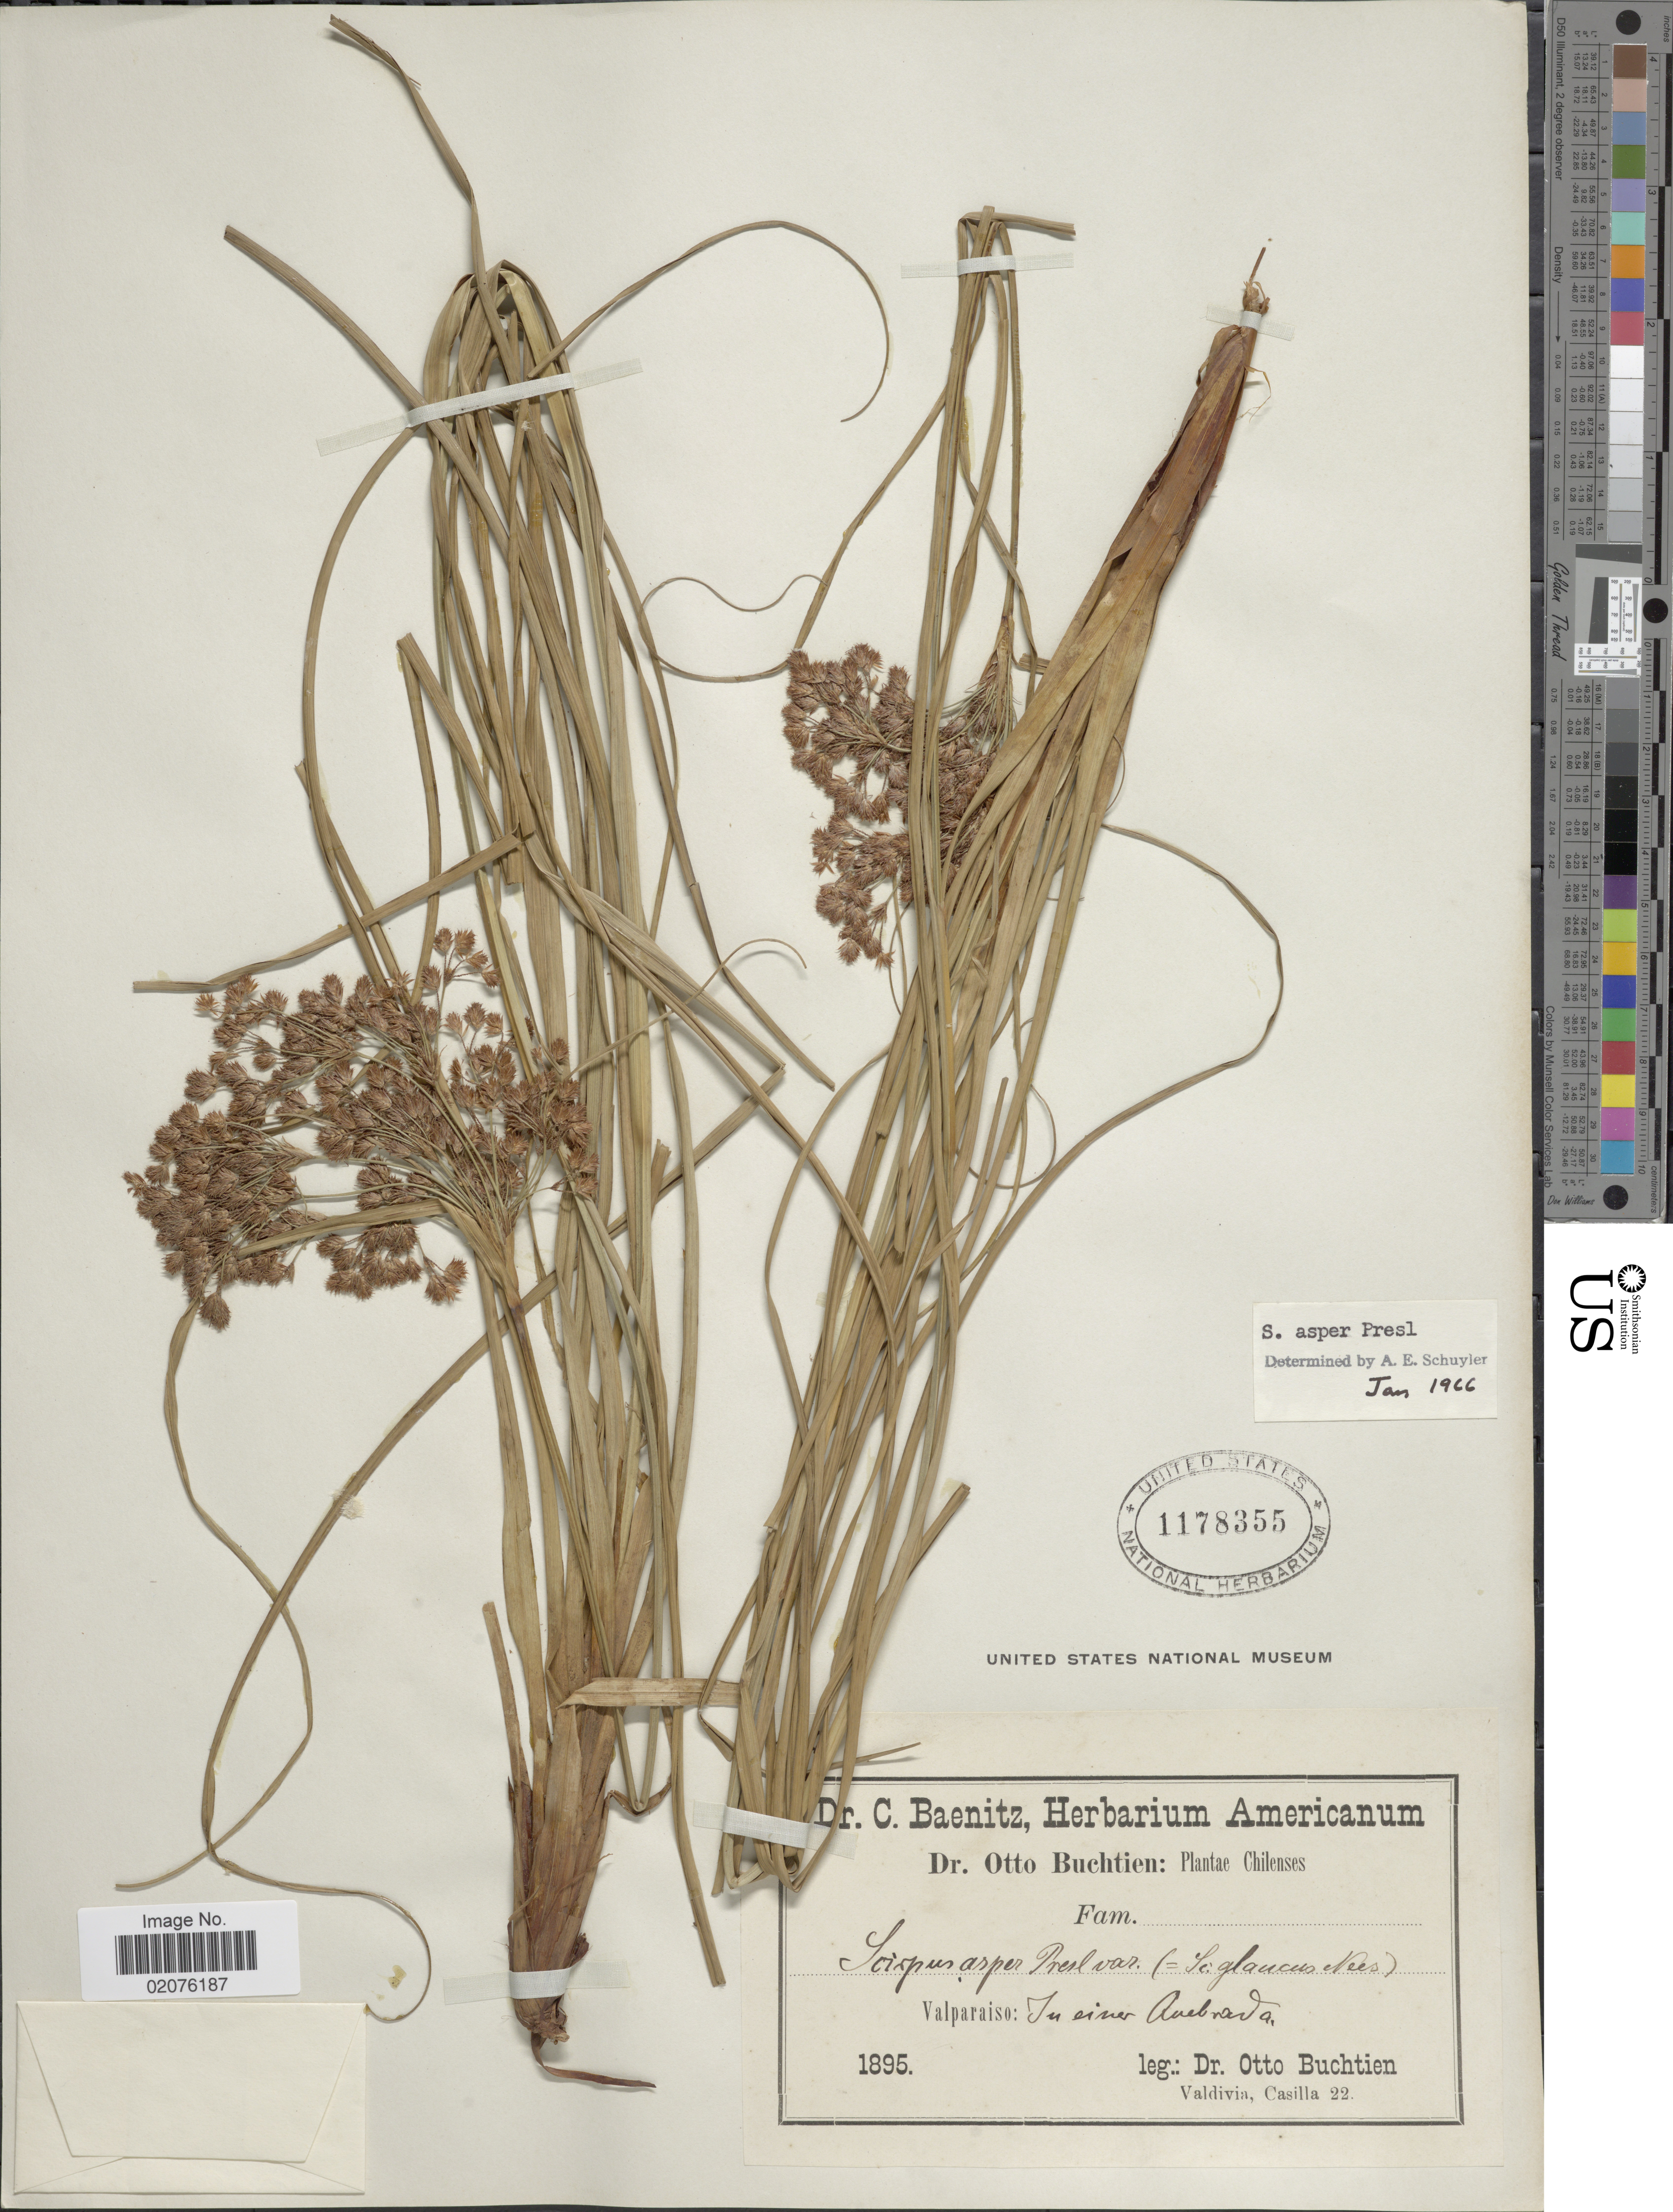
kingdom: Plantae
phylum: Tracheophyta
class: Liliopsida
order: Poales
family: Cyperaceae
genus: Rhodoscirpus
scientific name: Rhodoscirpus asper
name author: (J. Presl & C. Presl) Lév.-Bourret et al.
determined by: Strong, Mark T., (BOT), Smithsonian Institution - National Museum of Natural History (UNITED STATES)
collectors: O. Buchtien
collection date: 1895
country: Chile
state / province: Valparaíso (V)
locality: In einer Quebrada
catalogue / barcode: US 1178355